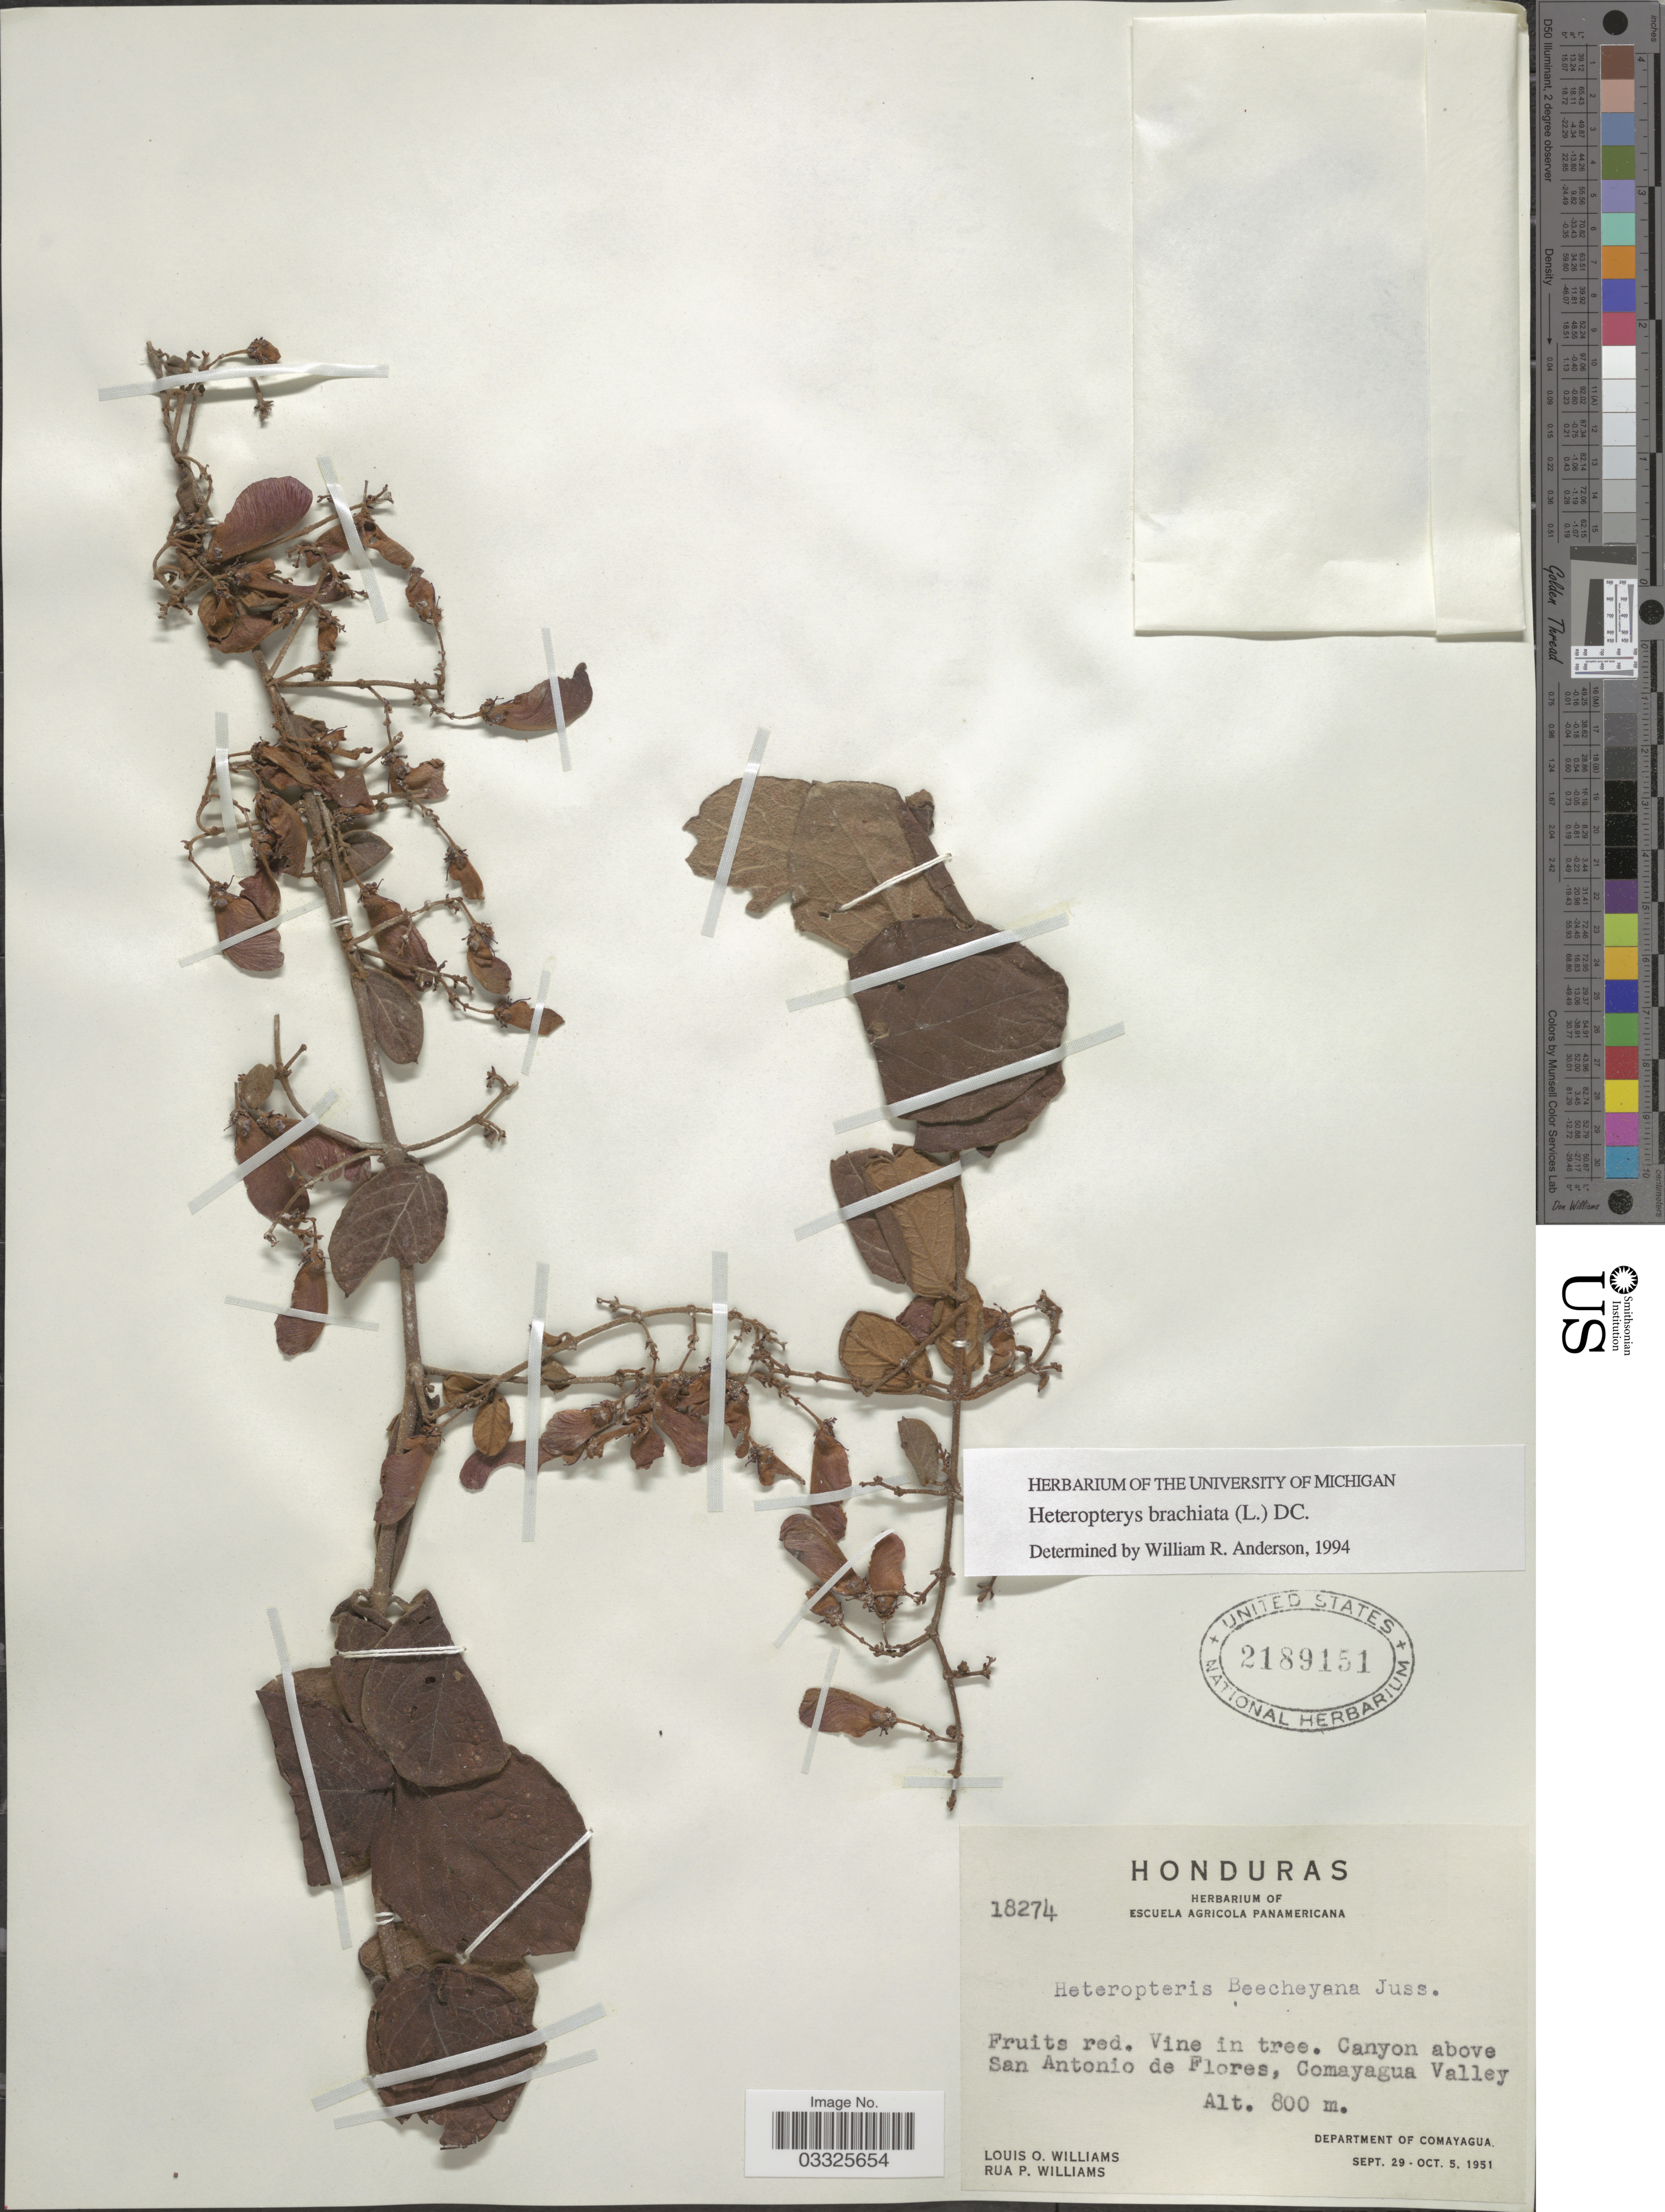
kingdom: Plantae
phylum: Tracheophyta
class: Magnoliopsida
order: Malpighiales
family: Malpighiaceae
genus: Heteropterys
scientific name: Heteropterys brachiata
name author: (L.) DC.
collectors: L. O. Williams & R. P. Williams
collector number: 18274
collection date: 1951-09-29/1951-10-05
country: Honduras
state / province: Comayagua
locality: Canyon above San Antonio de Flores, Comayagua Valley, Department of Comayagua.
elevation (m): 800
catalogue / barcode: US 2189151